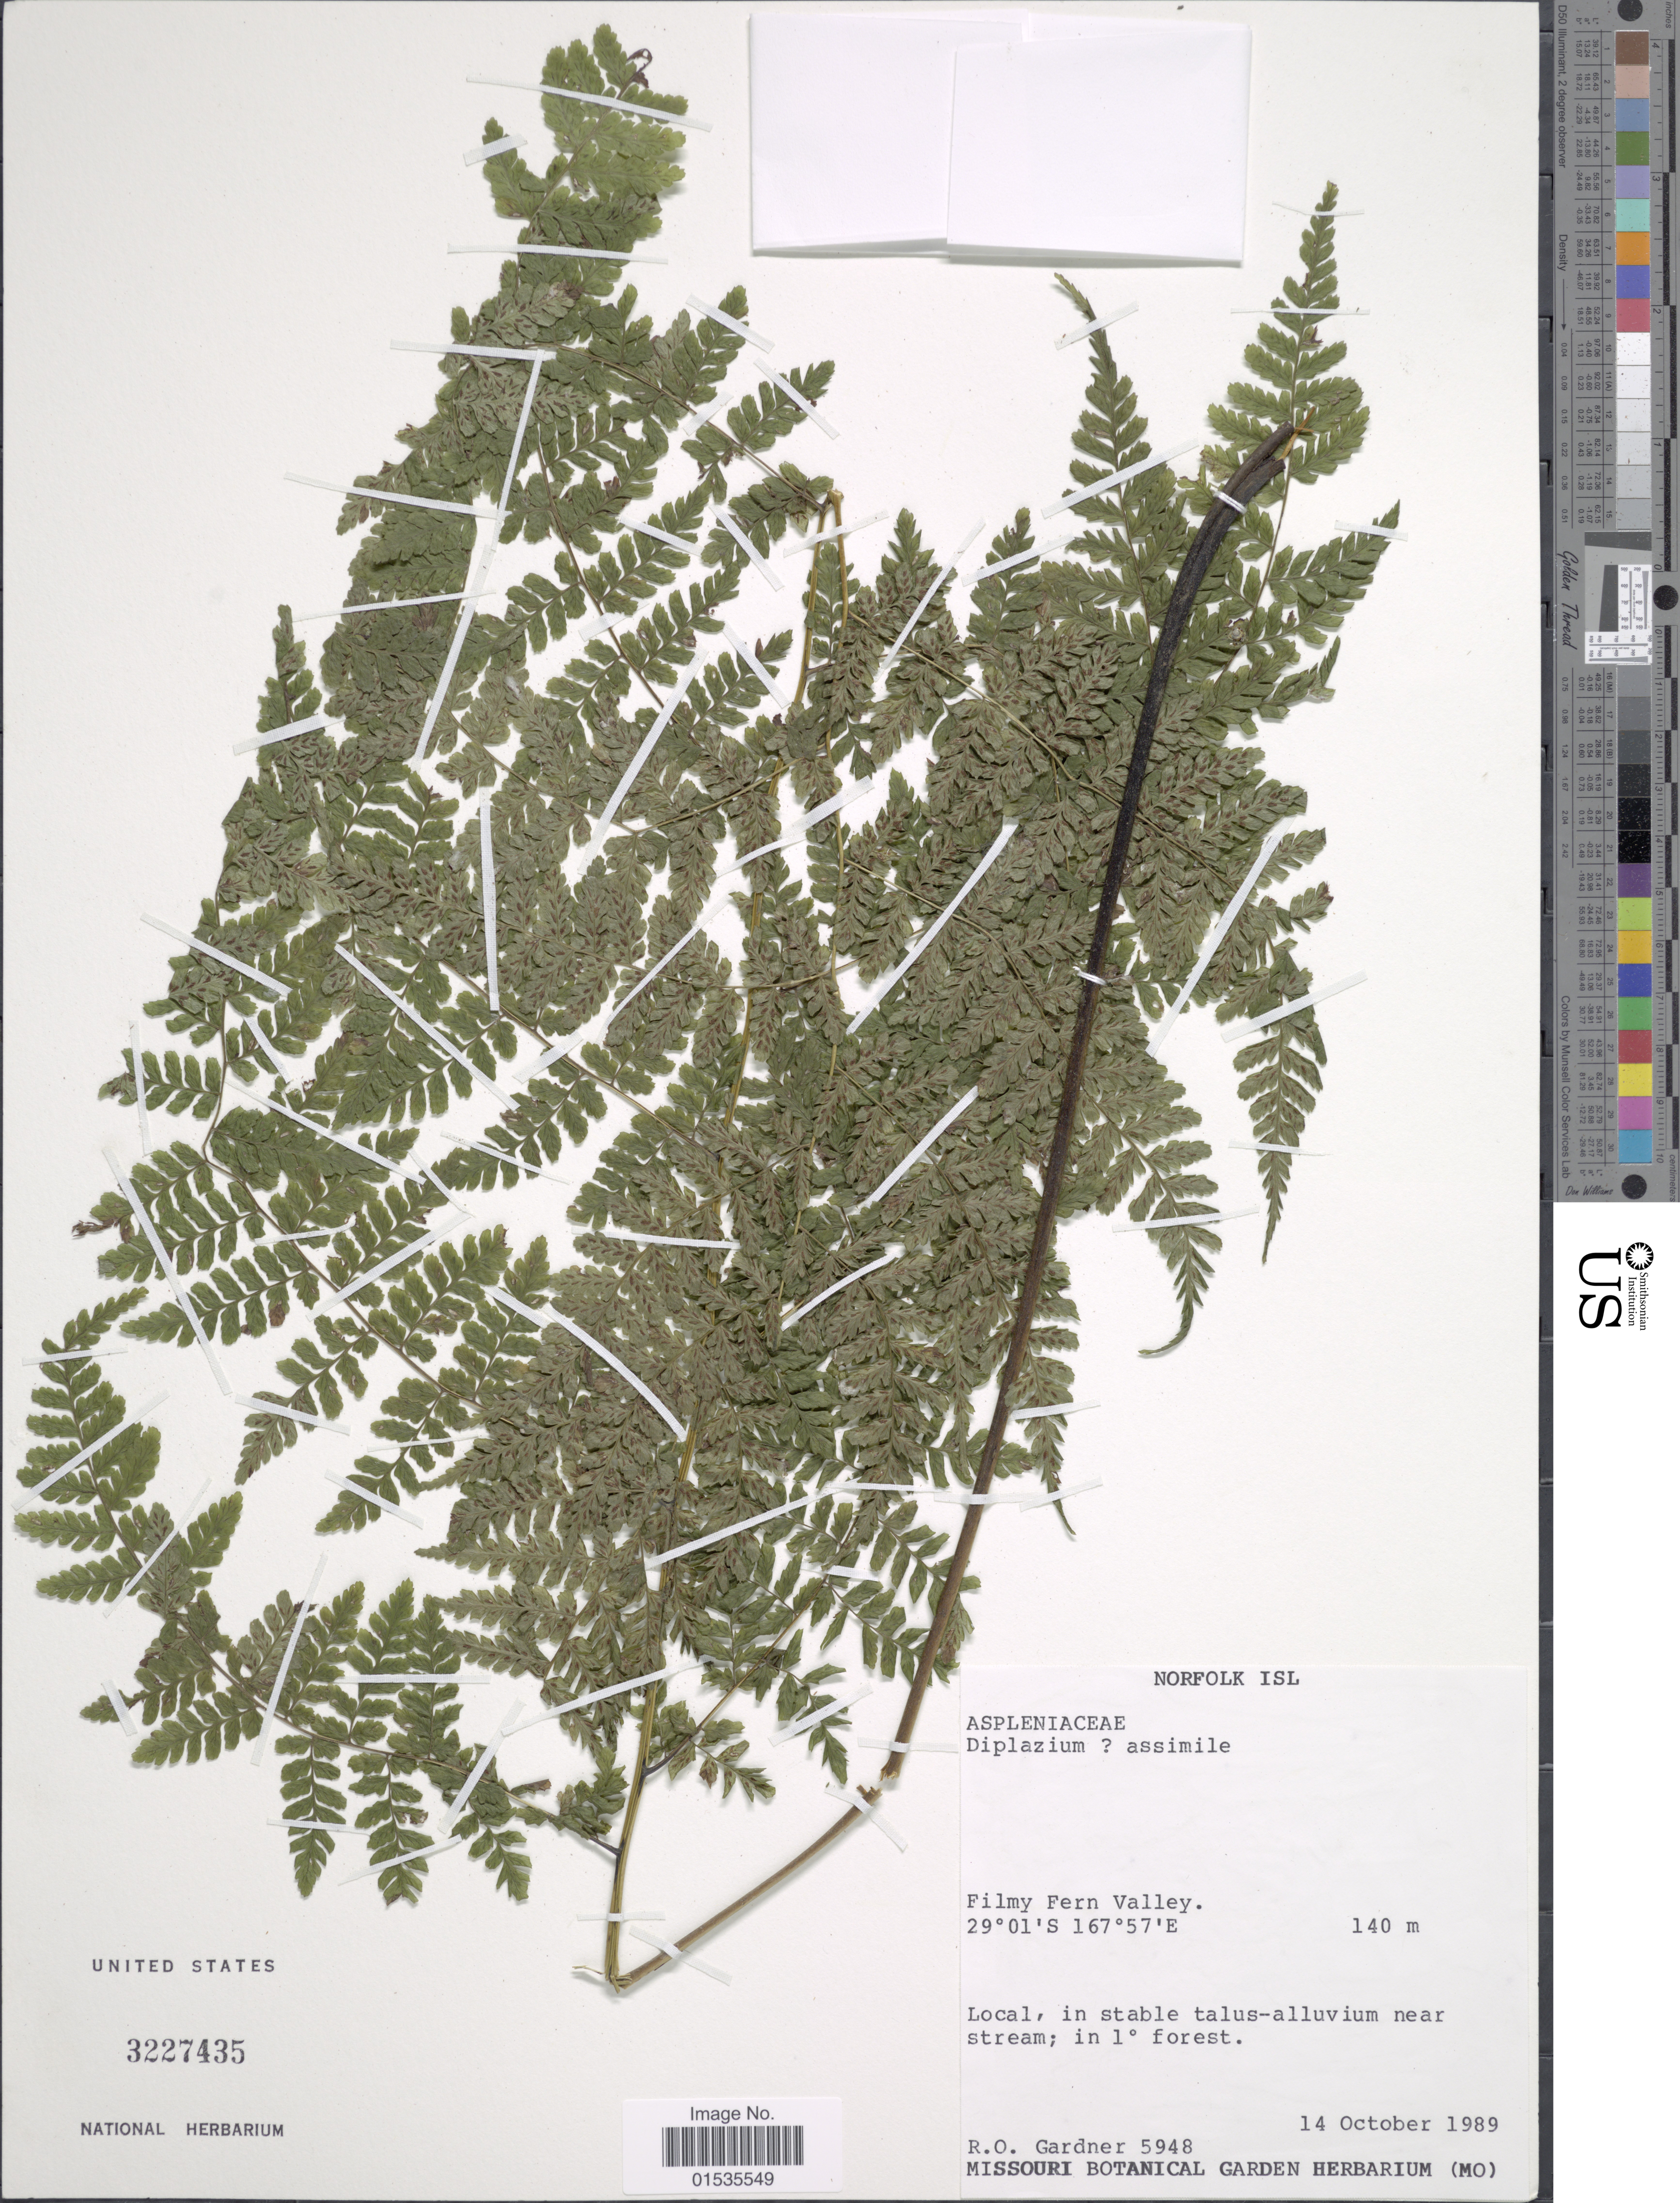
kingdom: Plantae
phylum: Tracheophyta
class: Polypodiopsida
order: Polypodiales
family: Athyriaceae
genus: Diplazium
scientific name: Diplazium sp.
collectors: R. O. Gardner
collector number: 5948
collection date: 1989-10-13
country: Australia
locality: Norfolk Isl, Filmy Fern Valley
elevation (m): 140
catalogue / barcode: US 3227435